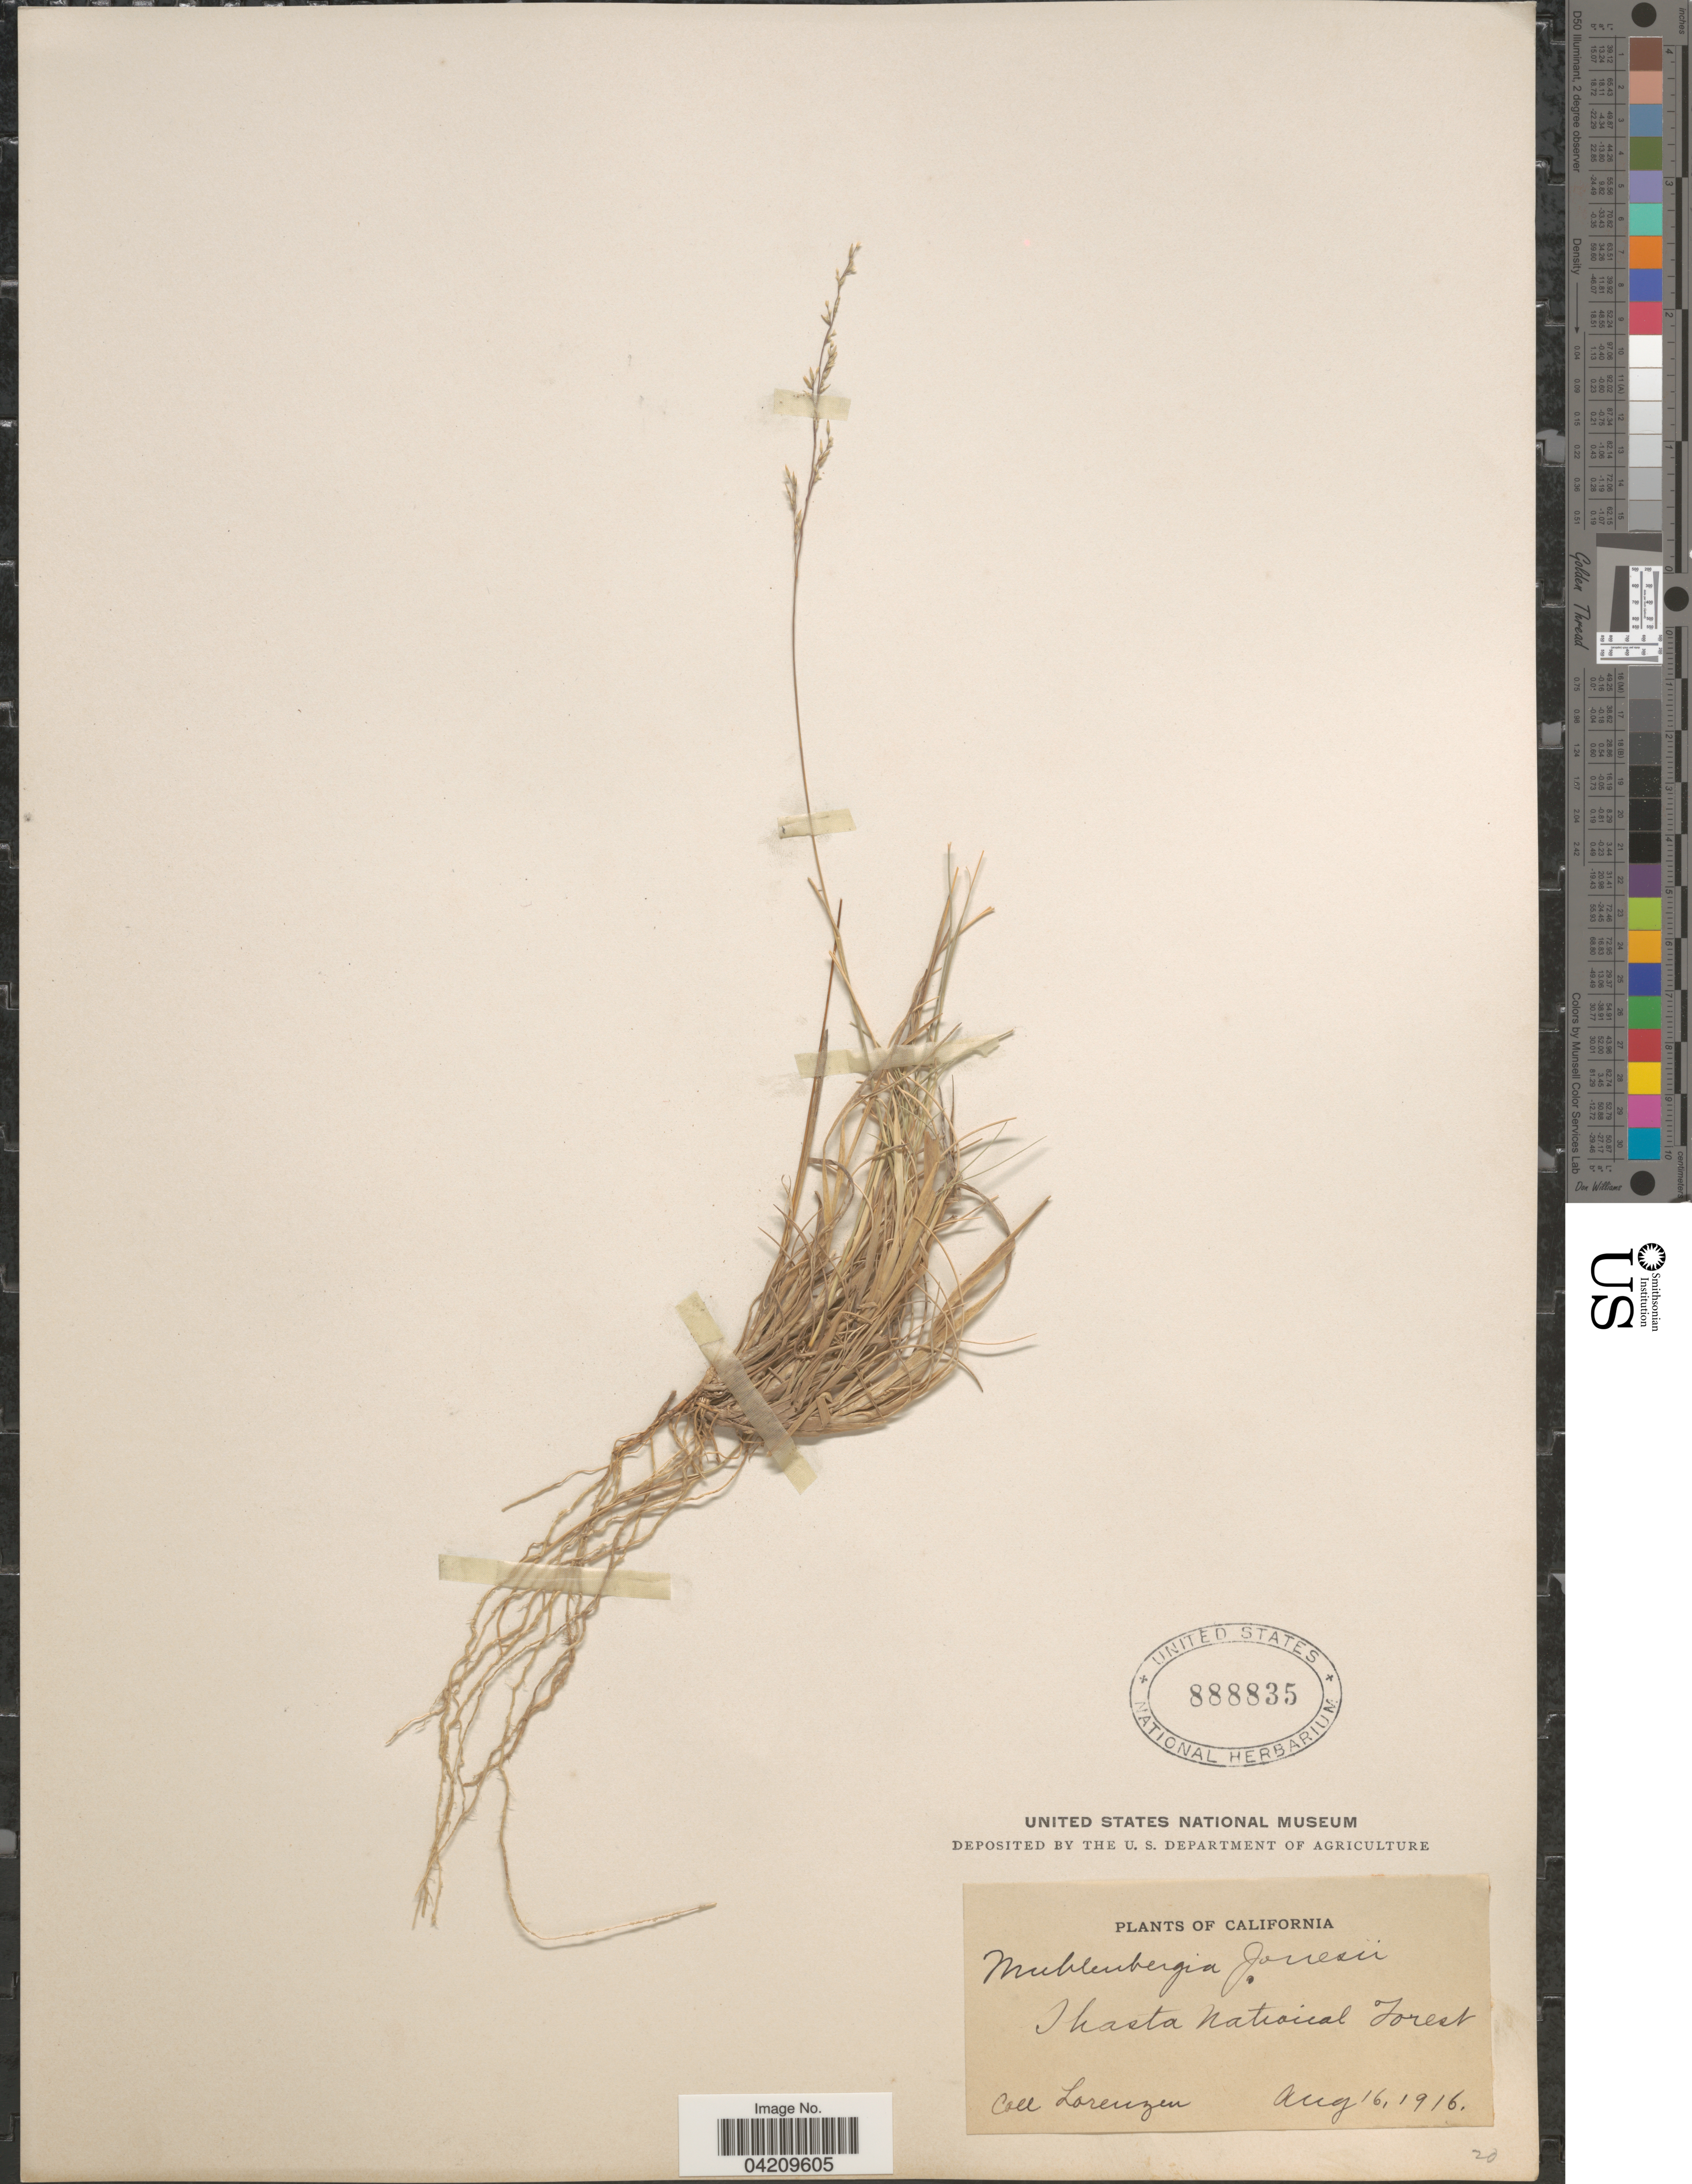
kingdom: Plantae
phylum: Tracheophyta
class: Liliopsida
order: Poales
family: Poaceae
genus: Muhlenbergia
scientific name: Muhlenbergia jonesii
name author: (Vasey) Hitchc.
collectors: M. Lorenzen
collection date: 1916-08-16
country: United States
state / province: California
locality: Shasta National Forest.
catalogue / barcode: US 888835